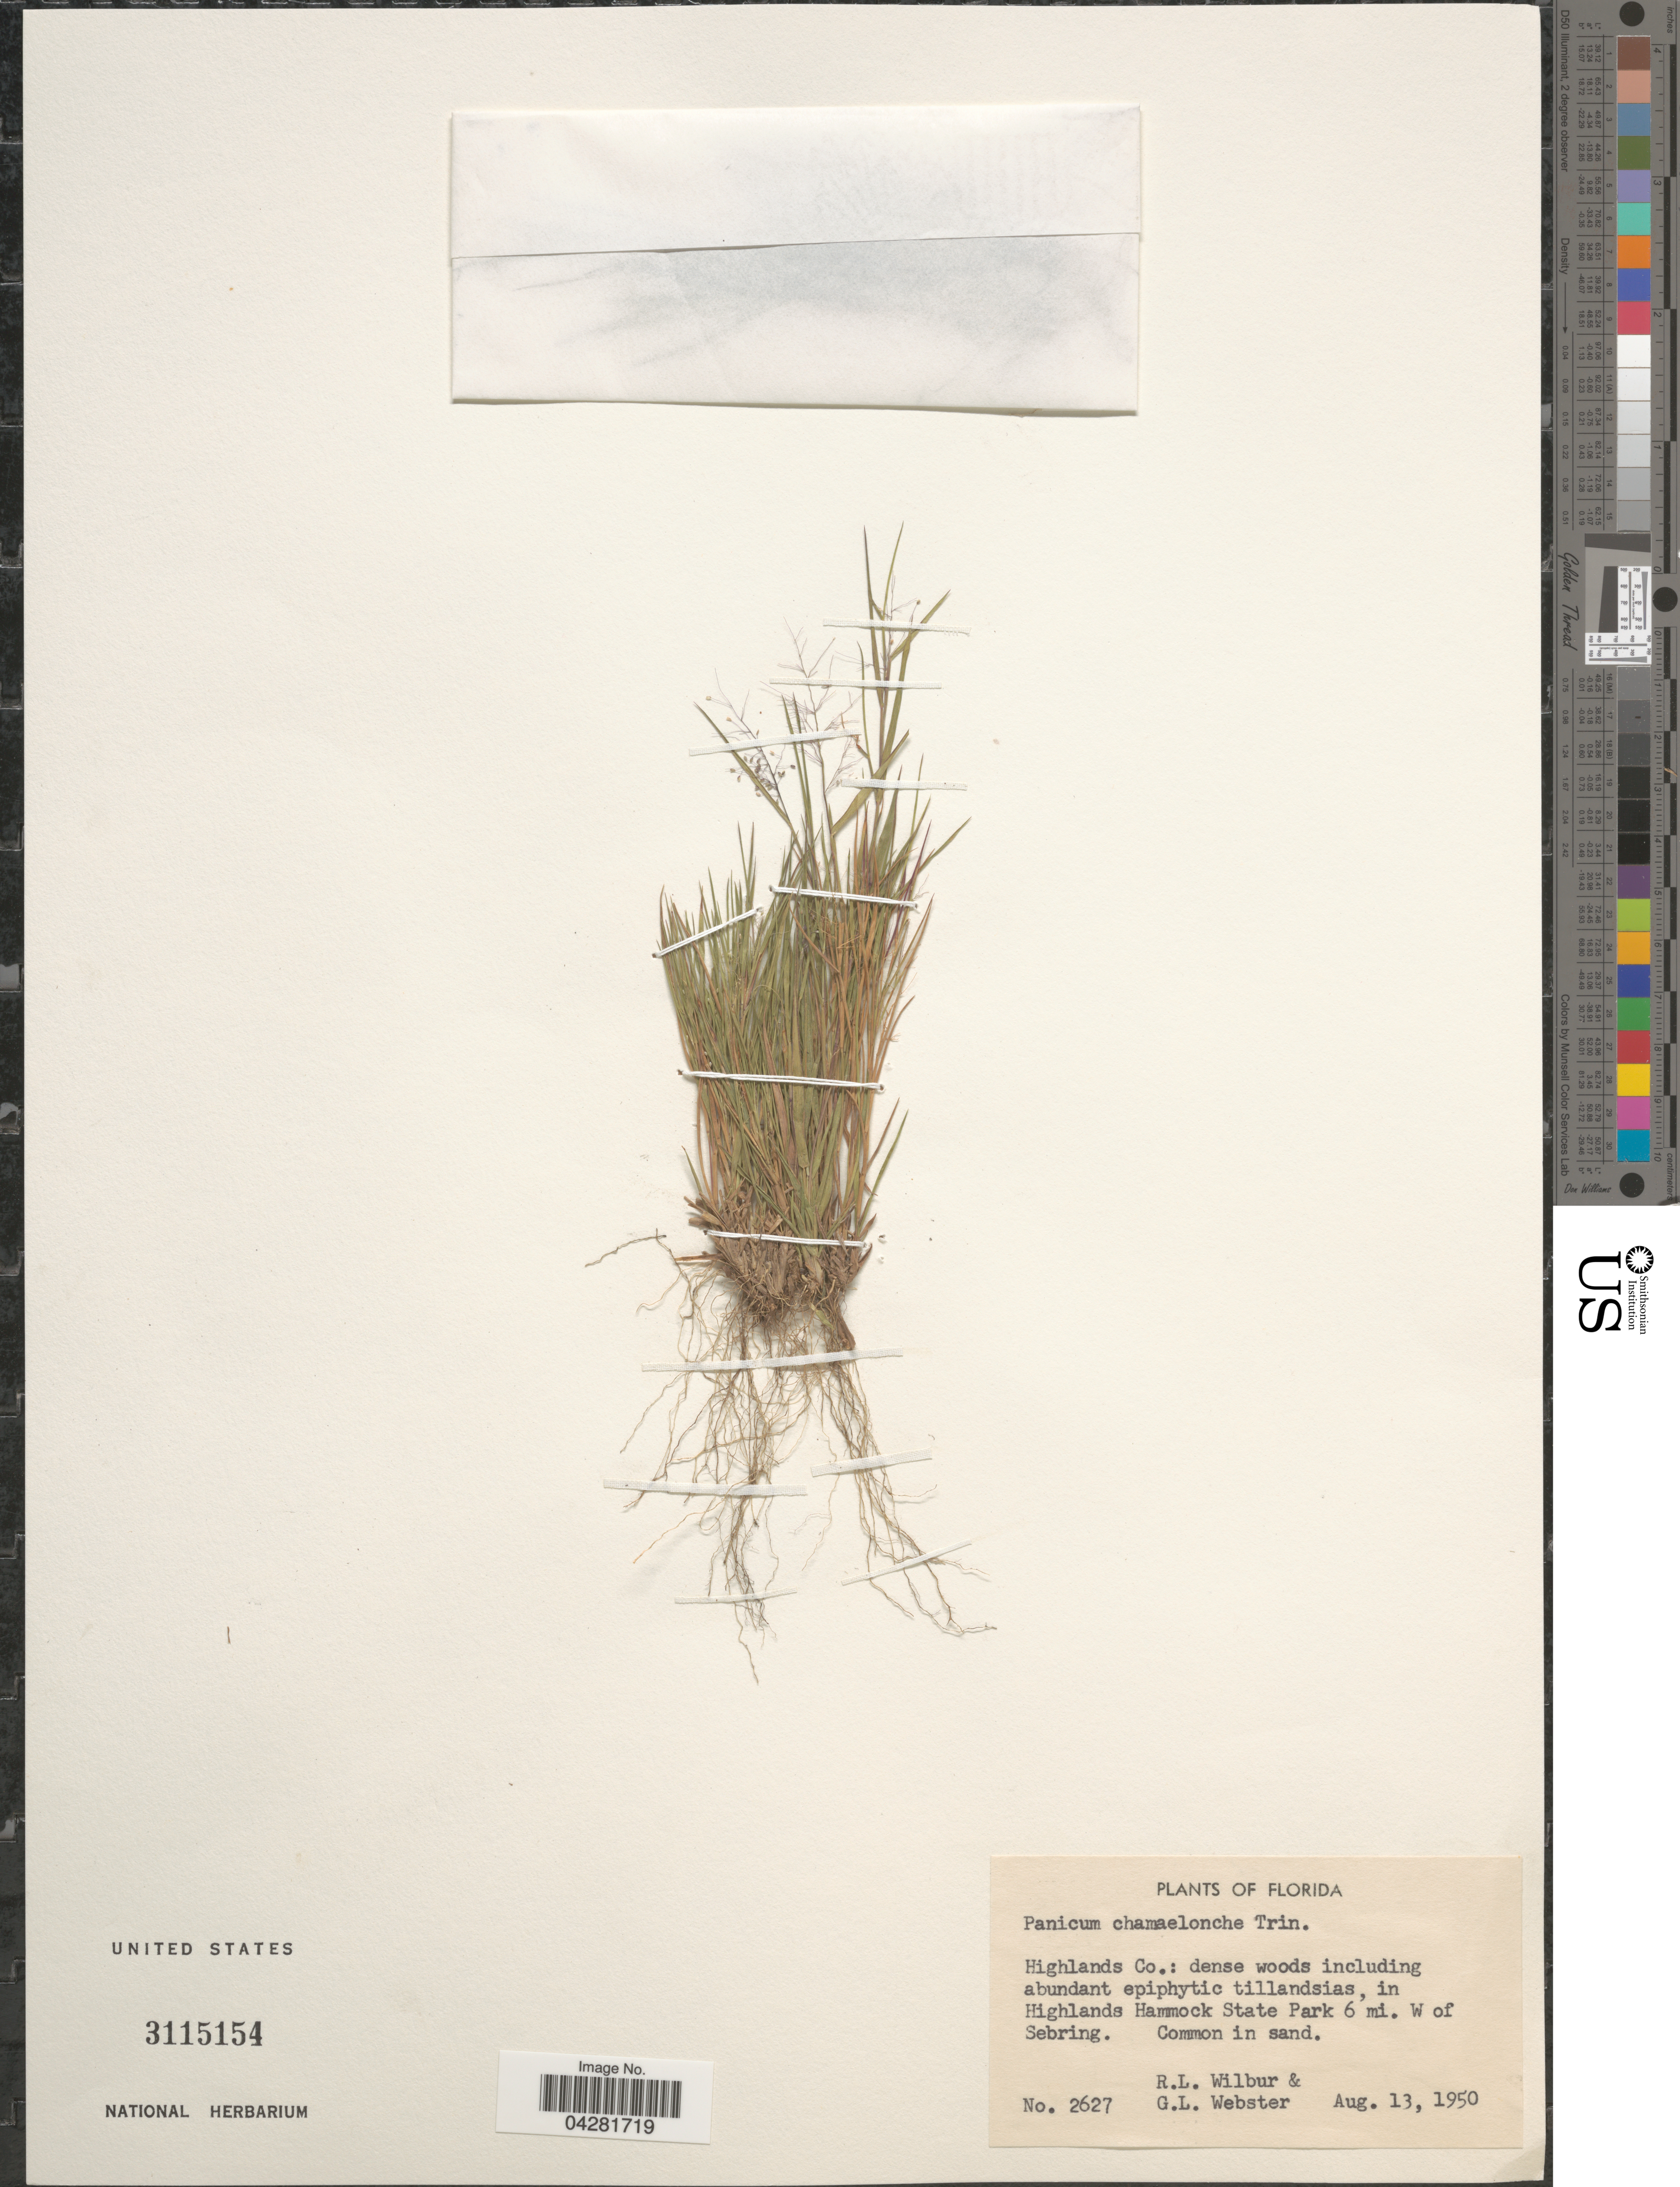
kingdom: Plantae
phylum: Tracheophyta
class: Liliopsida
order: Poales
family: Poaceae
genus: Dichanthelium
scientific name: Dichanthelium ensifolium var. ensifolium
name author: (Baldwin ex Elliot) Gould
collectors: R. L. Wilbur & G. L. Webster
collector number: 2627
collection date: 1950-08-13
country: United States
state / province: Florida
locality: Highlands Co.: in Highlands Hammock State Park 6 mi. W of Sebring.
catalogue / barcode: US 3115154